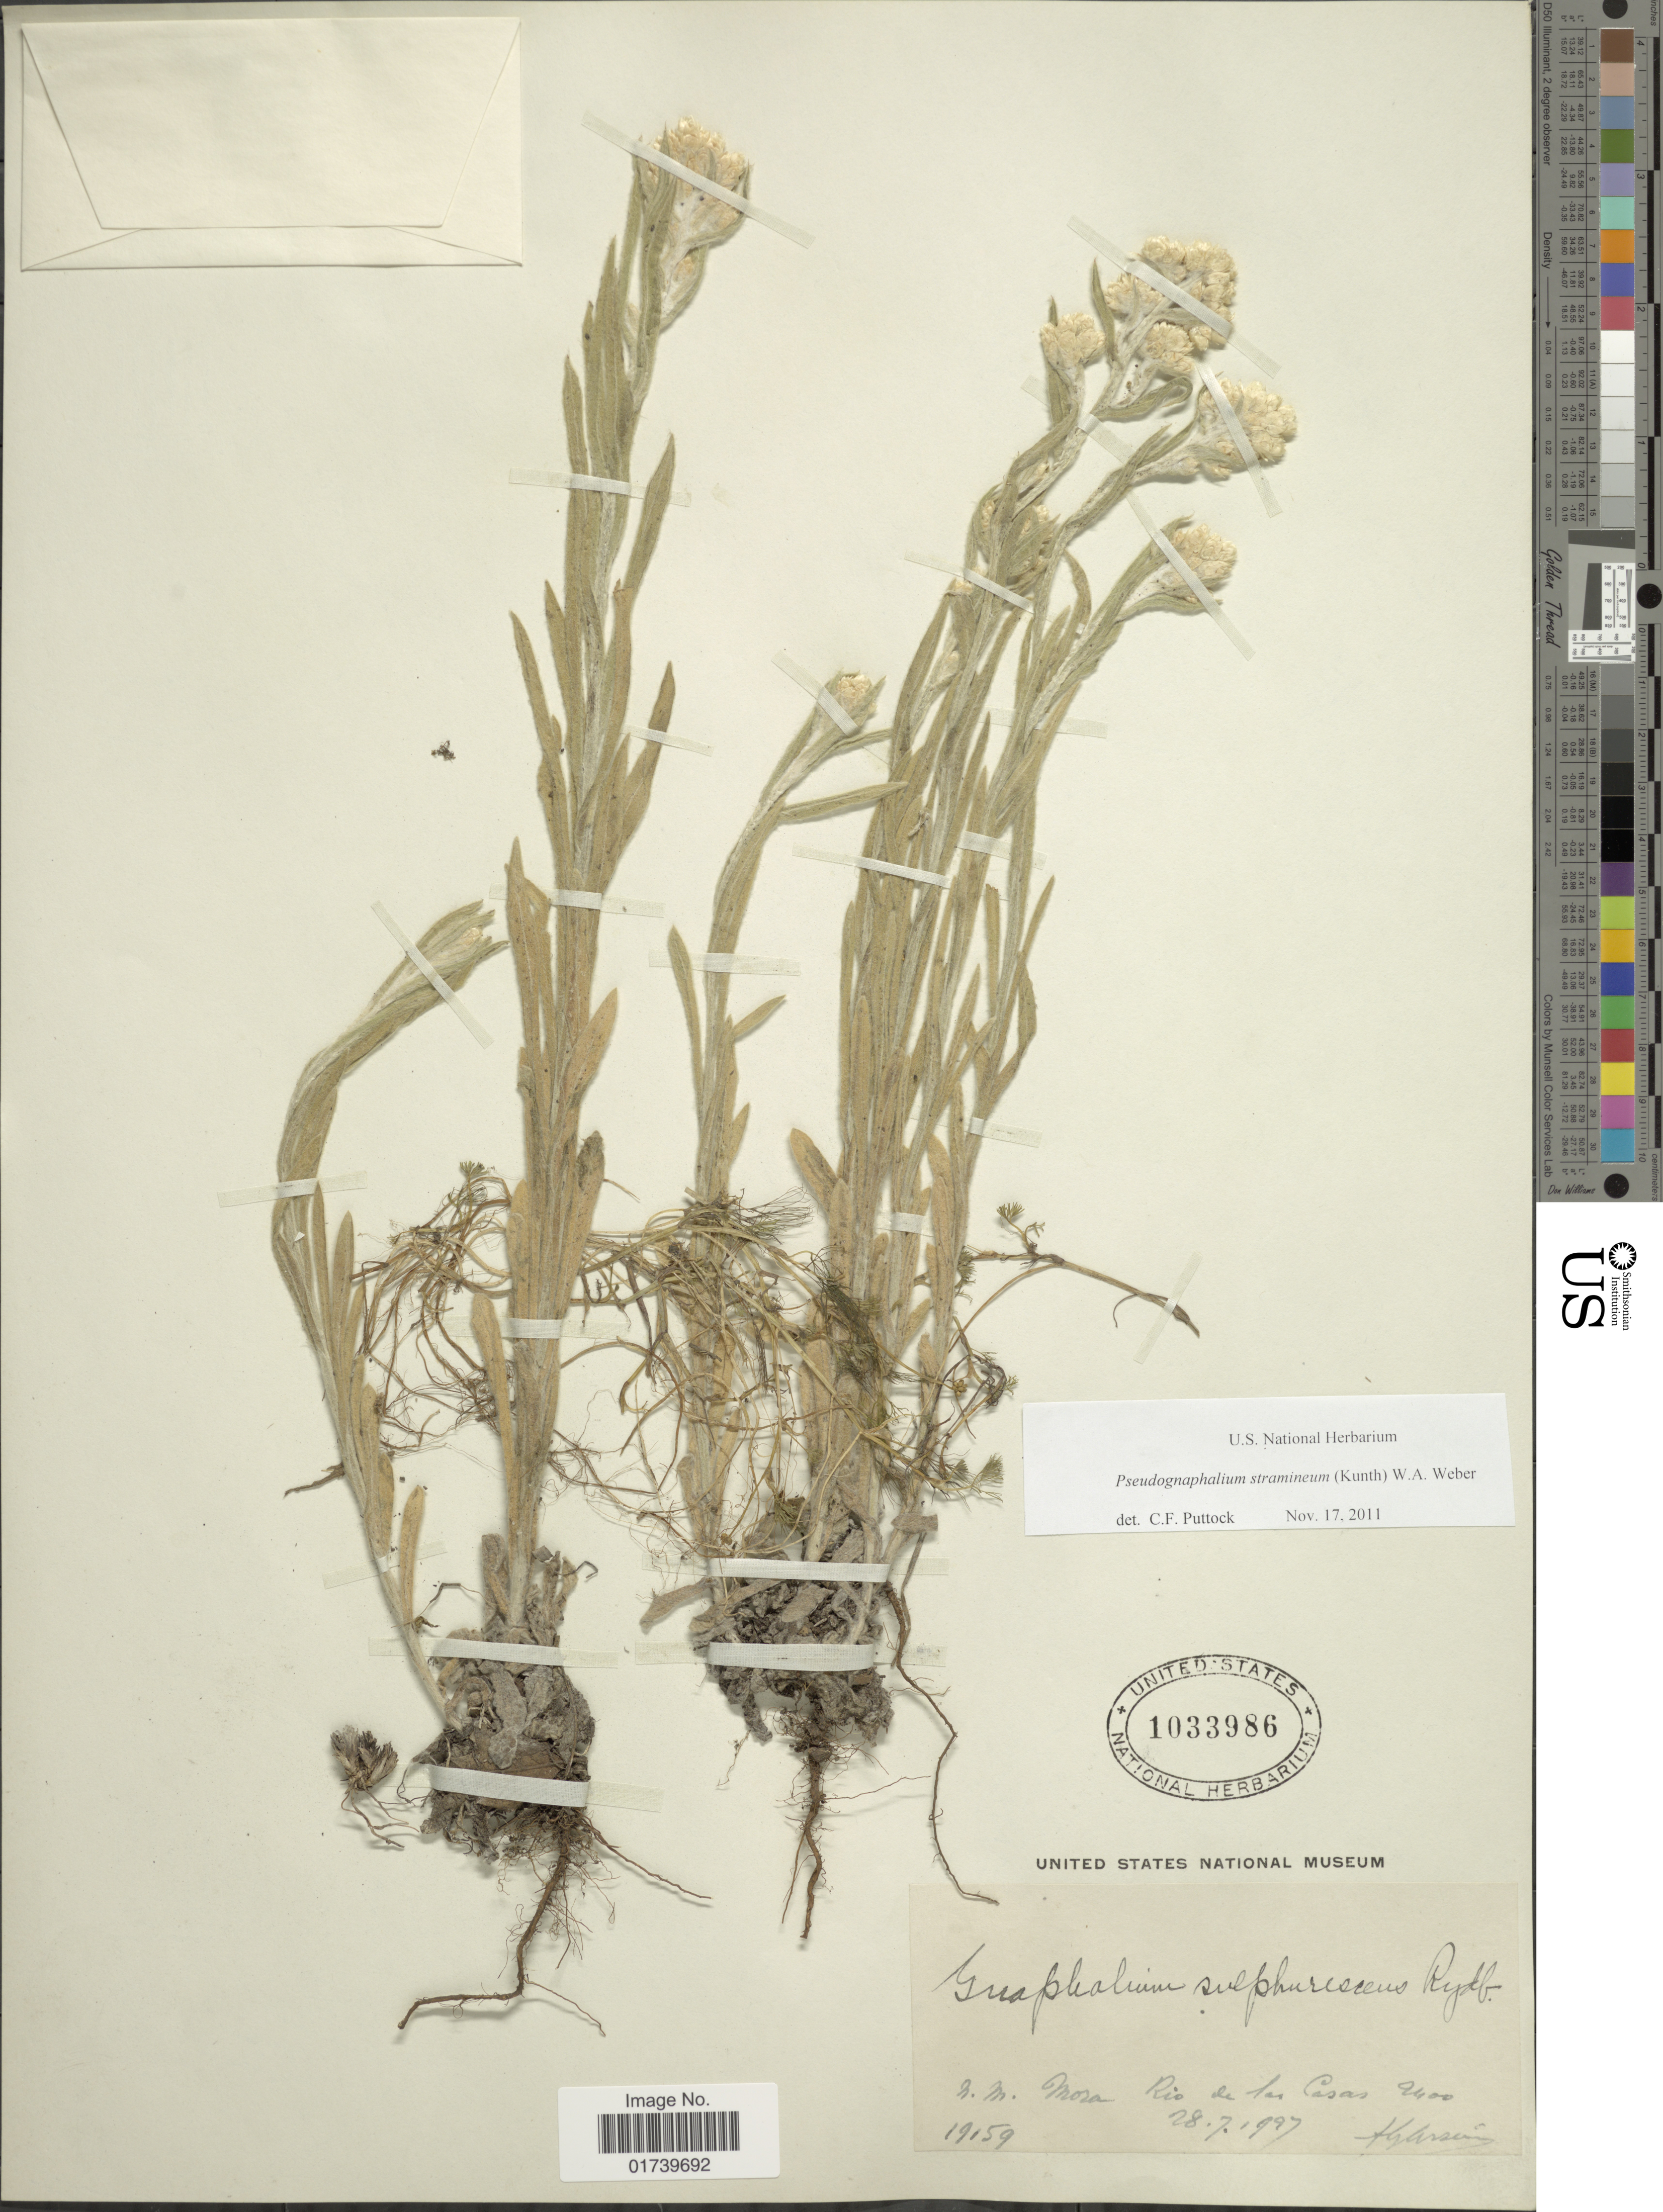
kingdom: Plantae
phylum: Tracheophyta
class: Magnoliopsida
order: Asterales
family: Asteraceae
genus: Pseudognaphalium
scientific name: Pseudognaphalium stramineum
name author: (Kunth) Anderb.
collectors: Bro. G. Arsène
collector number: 19159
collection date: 1927-07-28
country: United States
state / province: New Mexico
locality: Mora Rio de las Casas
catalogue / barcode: US 1033986